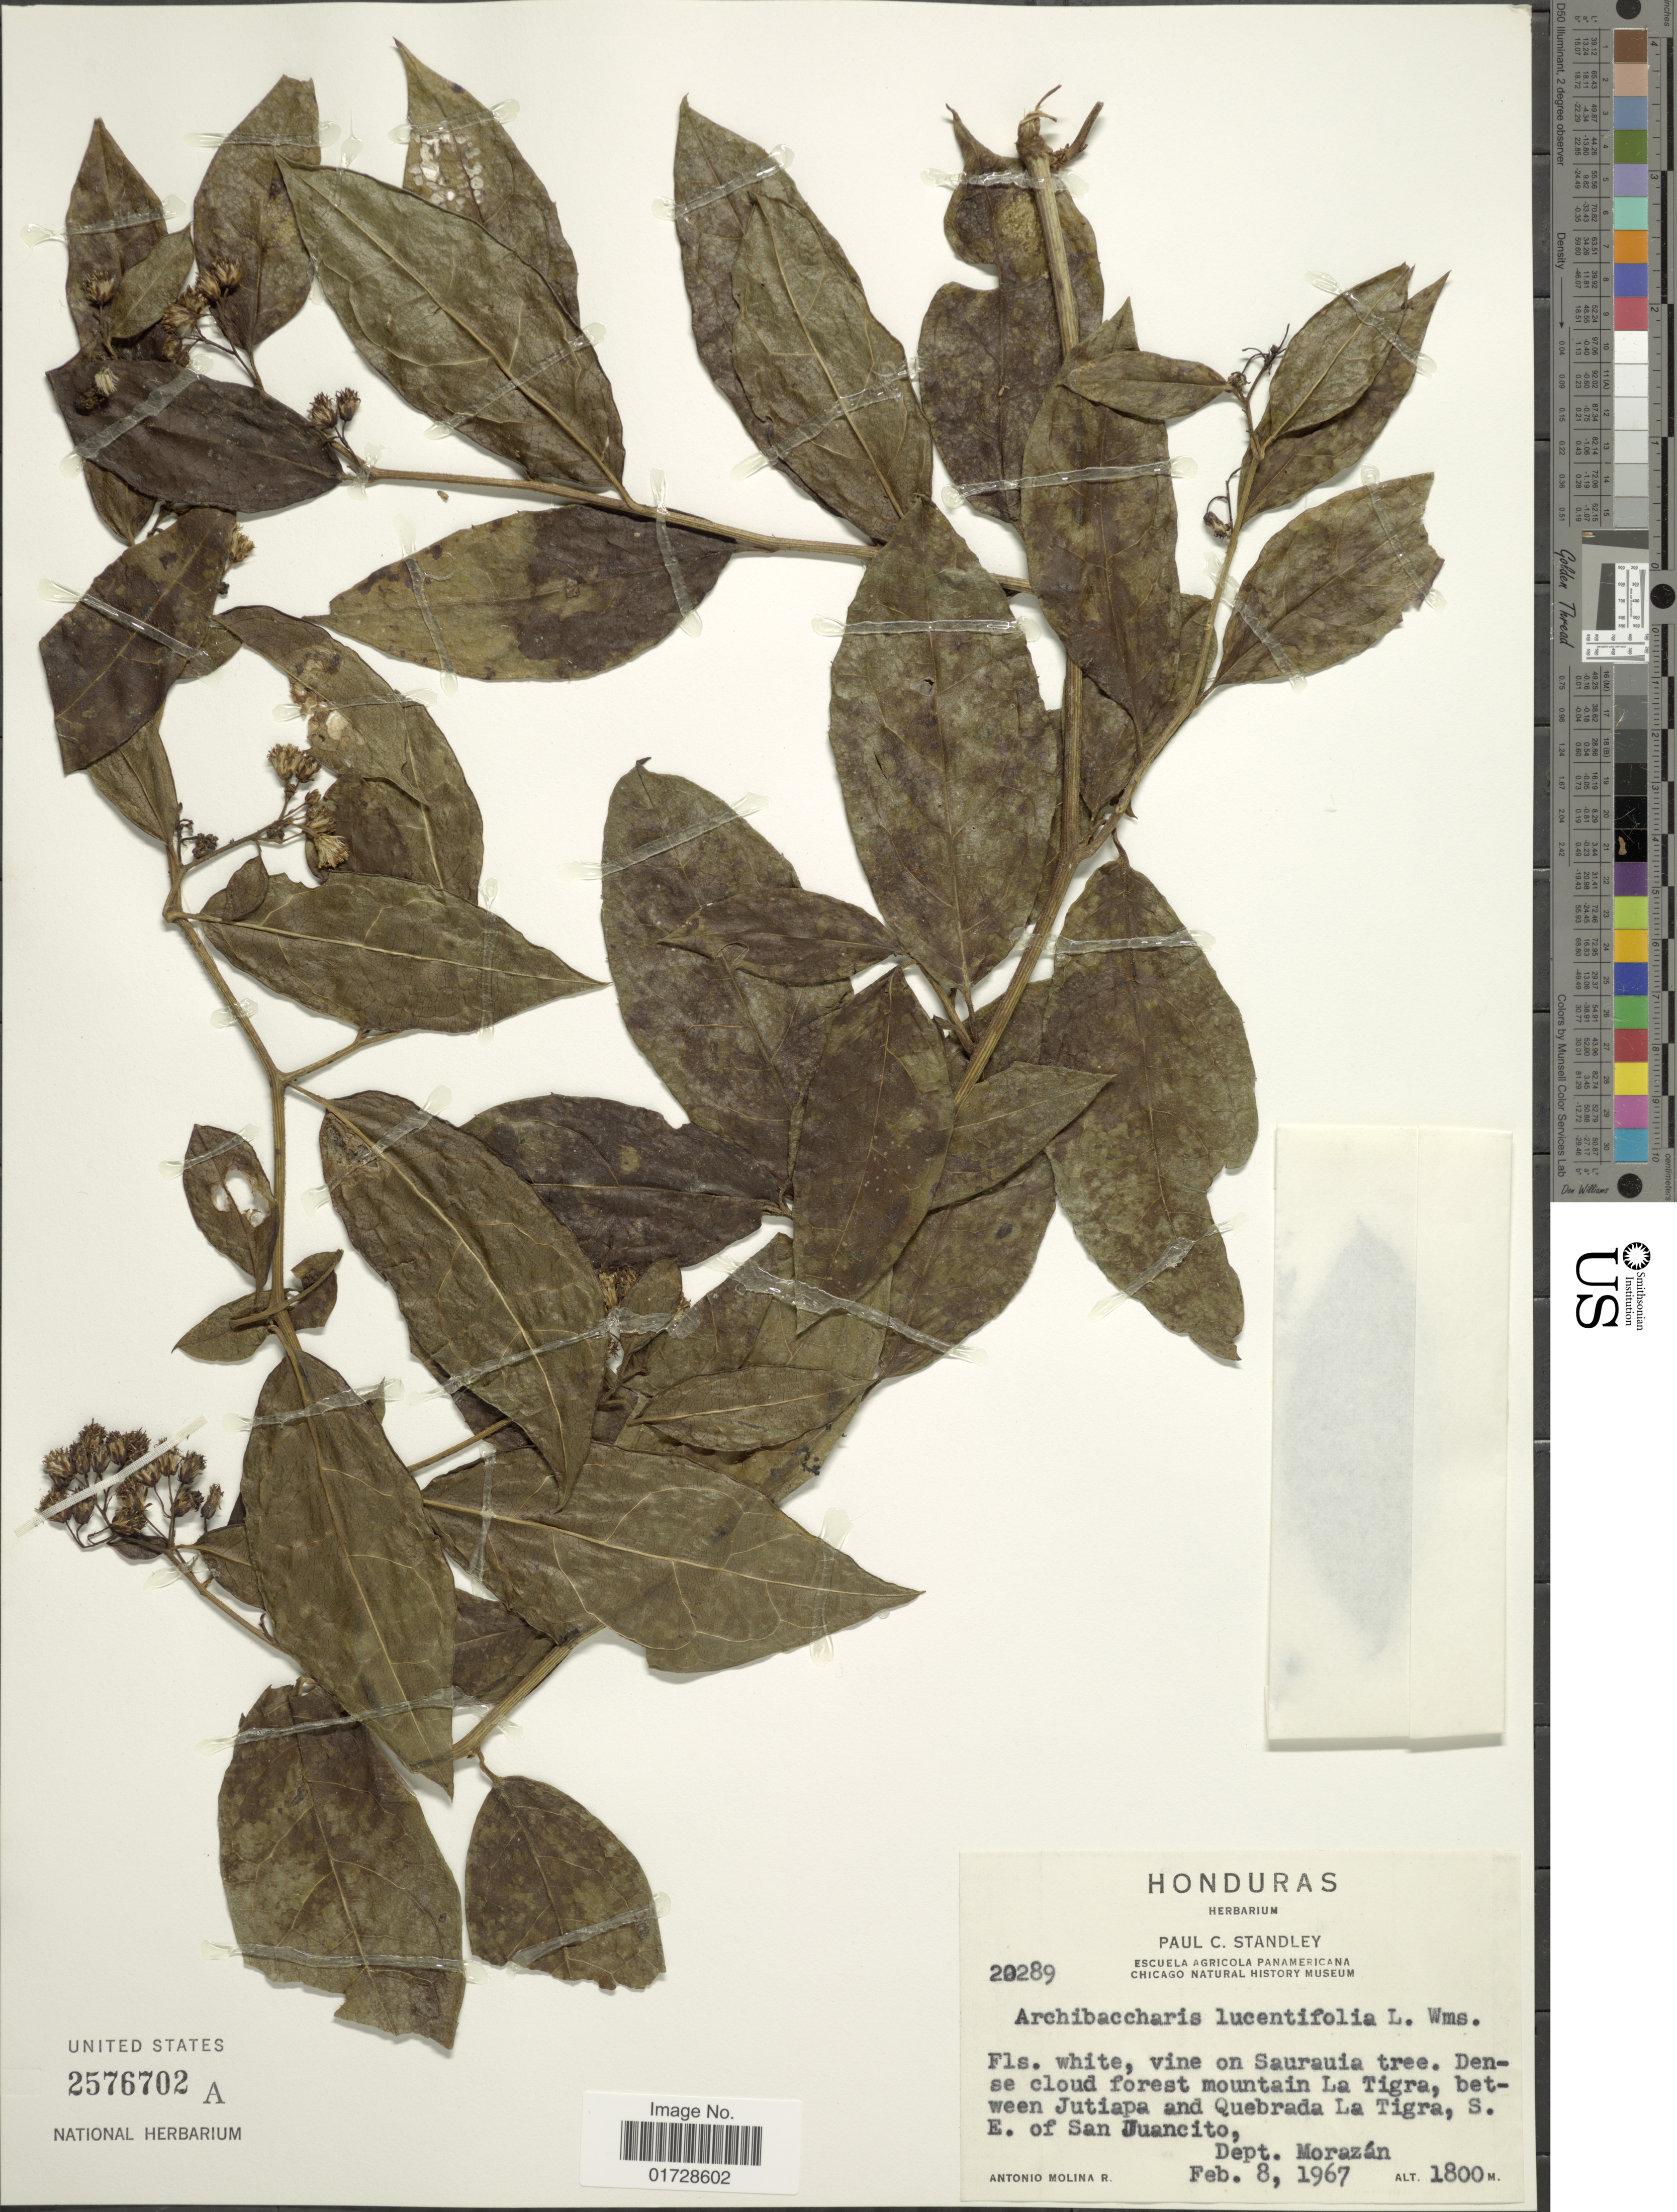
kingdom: Plantae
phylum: Tracheophyta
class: Magnoliopsida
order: Asterales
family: Asteraceae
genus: Archibaccharis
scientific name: Archibaccharis lucentifolia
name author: L.O. Williams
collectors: A. Molina R.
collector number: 20289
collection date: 1967-02-08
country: Honduras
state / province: Fco. Morazán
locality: Mountain La Tigra, between Jutiapa and Quebrada La Tigra, S. E. of San Juancito, Dept. Morazan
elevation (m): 1800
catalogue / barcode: US 2576702A